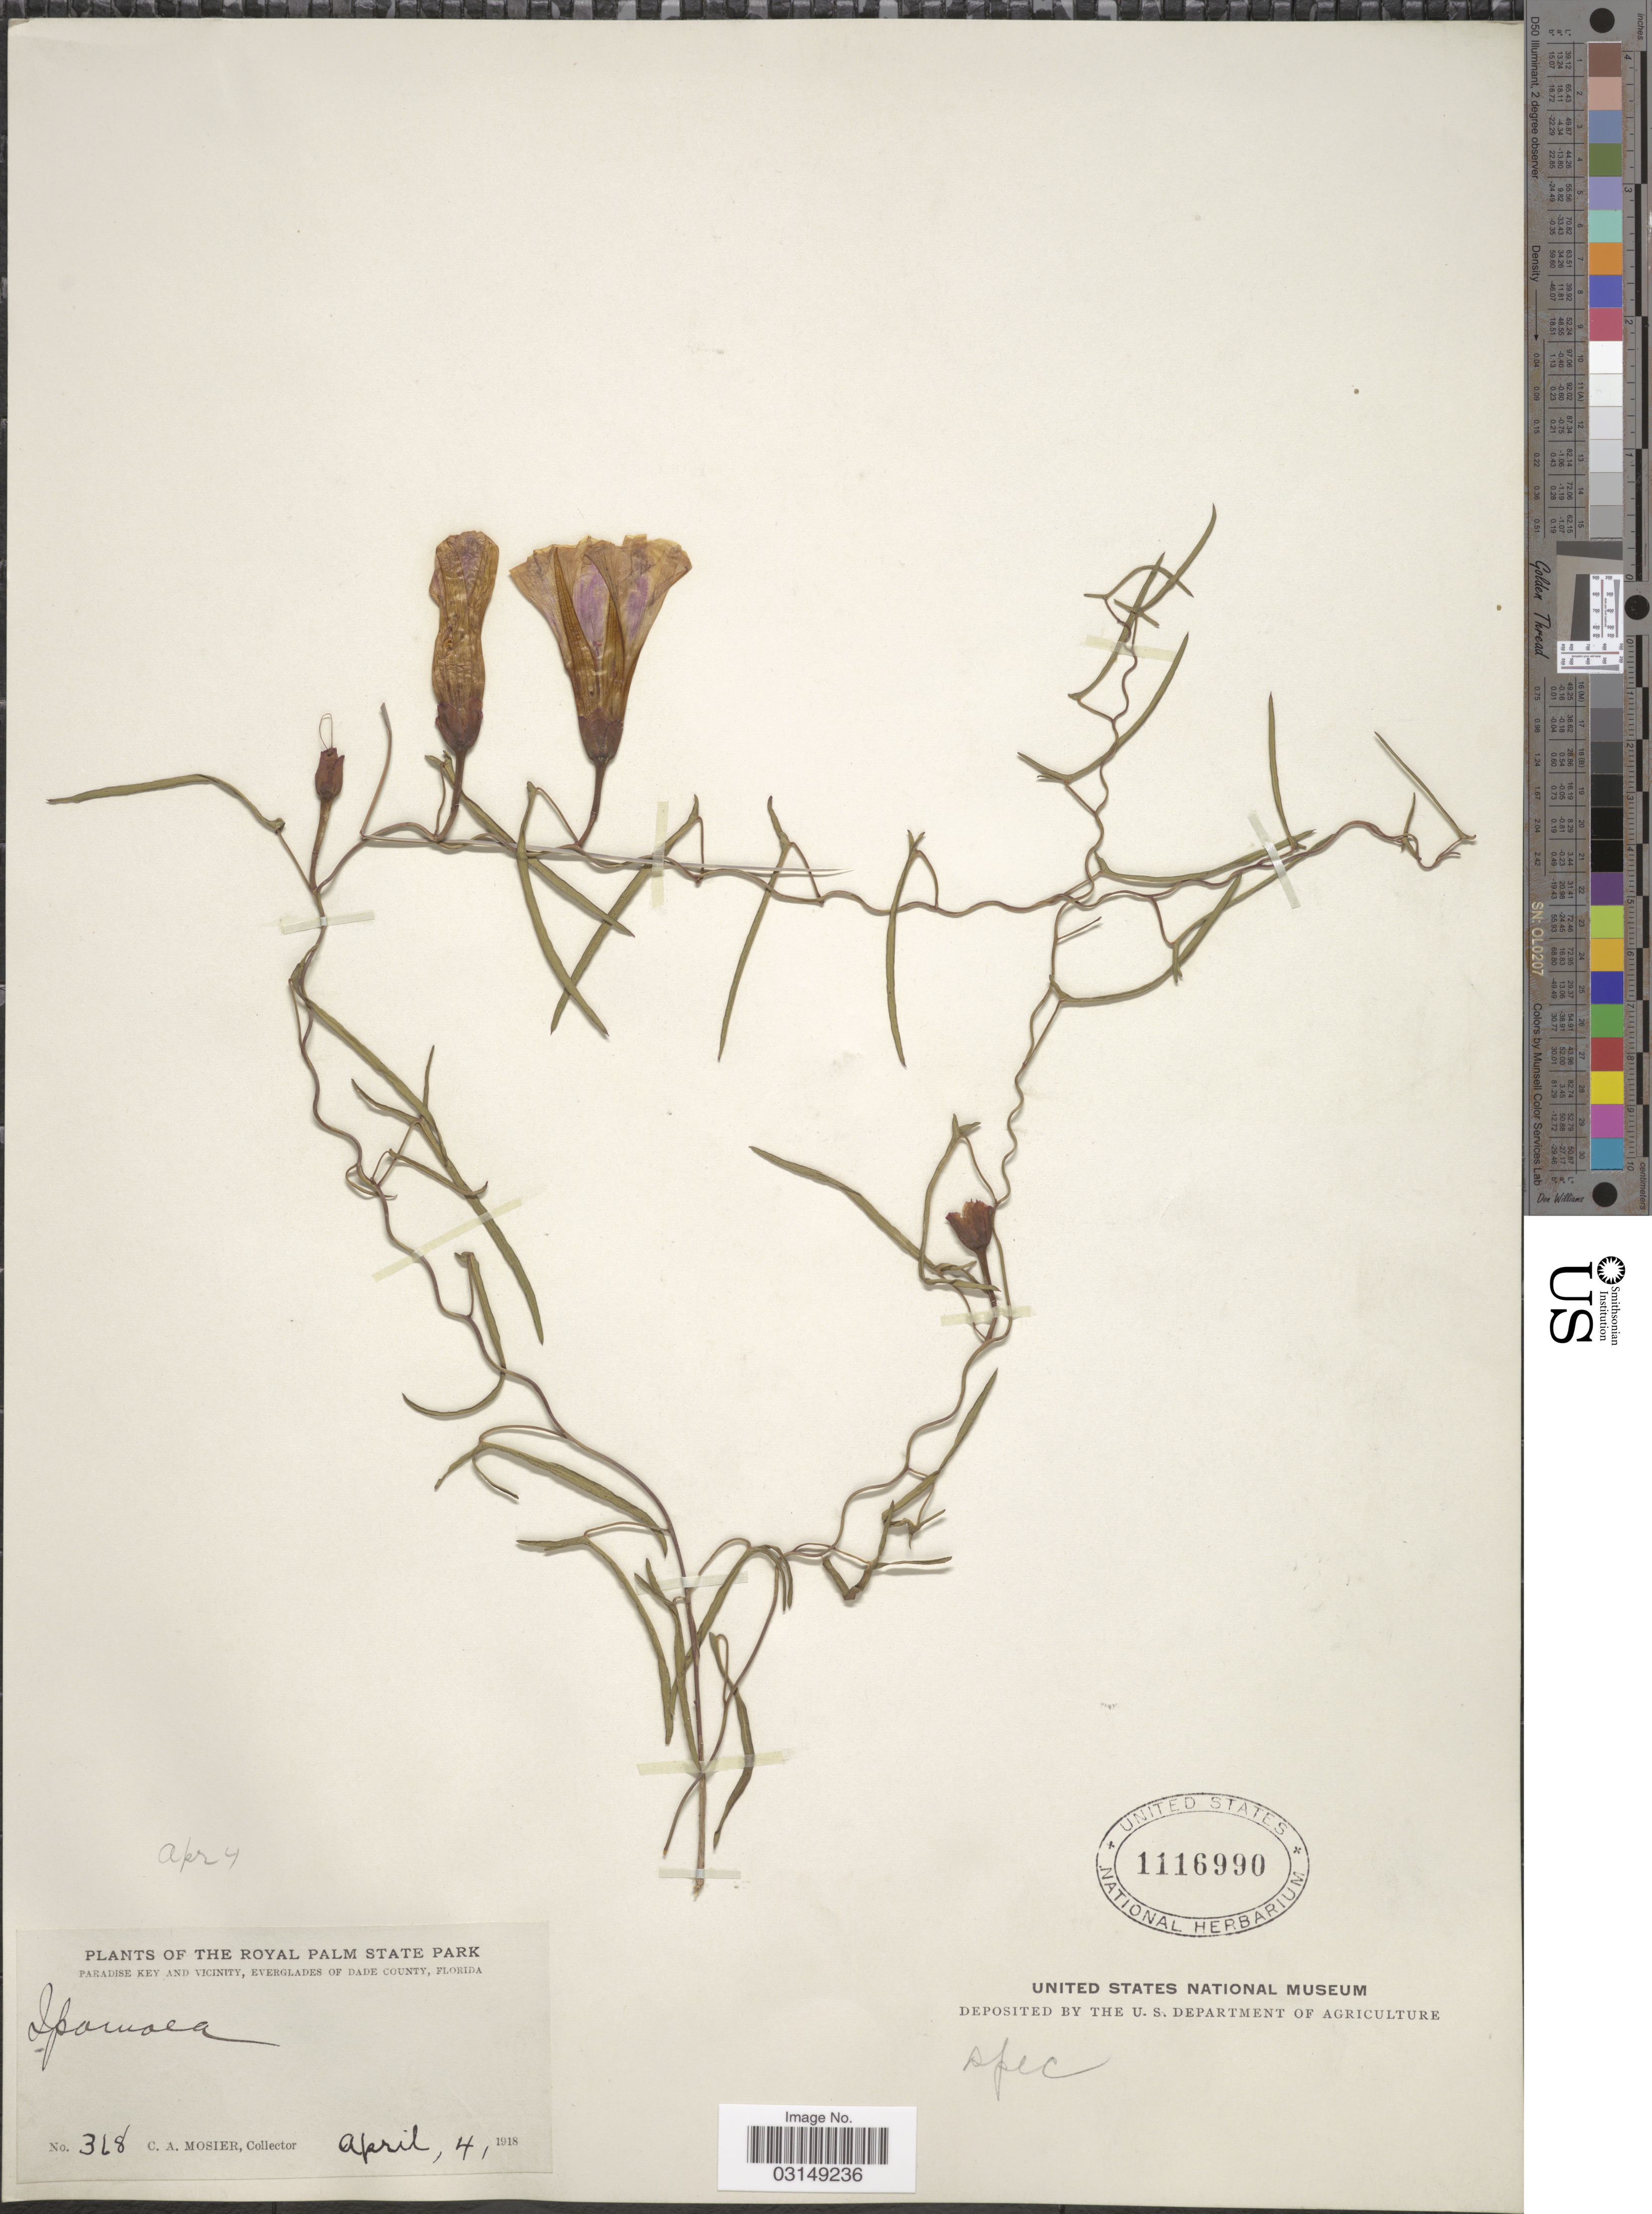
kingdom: Plantae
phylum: Tracheophyta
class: Magnoliopsida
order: Solanales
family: Convolvulaceae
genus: Ipomoea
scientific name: Ipomoea sagittata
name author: Poir.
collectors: C. A. Mosier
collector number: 368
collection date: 1918-04-04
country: United States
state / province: Florida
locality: The Royal Palm State Park. Paradise Key and Vicinity, Everglades of Dade County.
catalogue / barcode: US 1116990